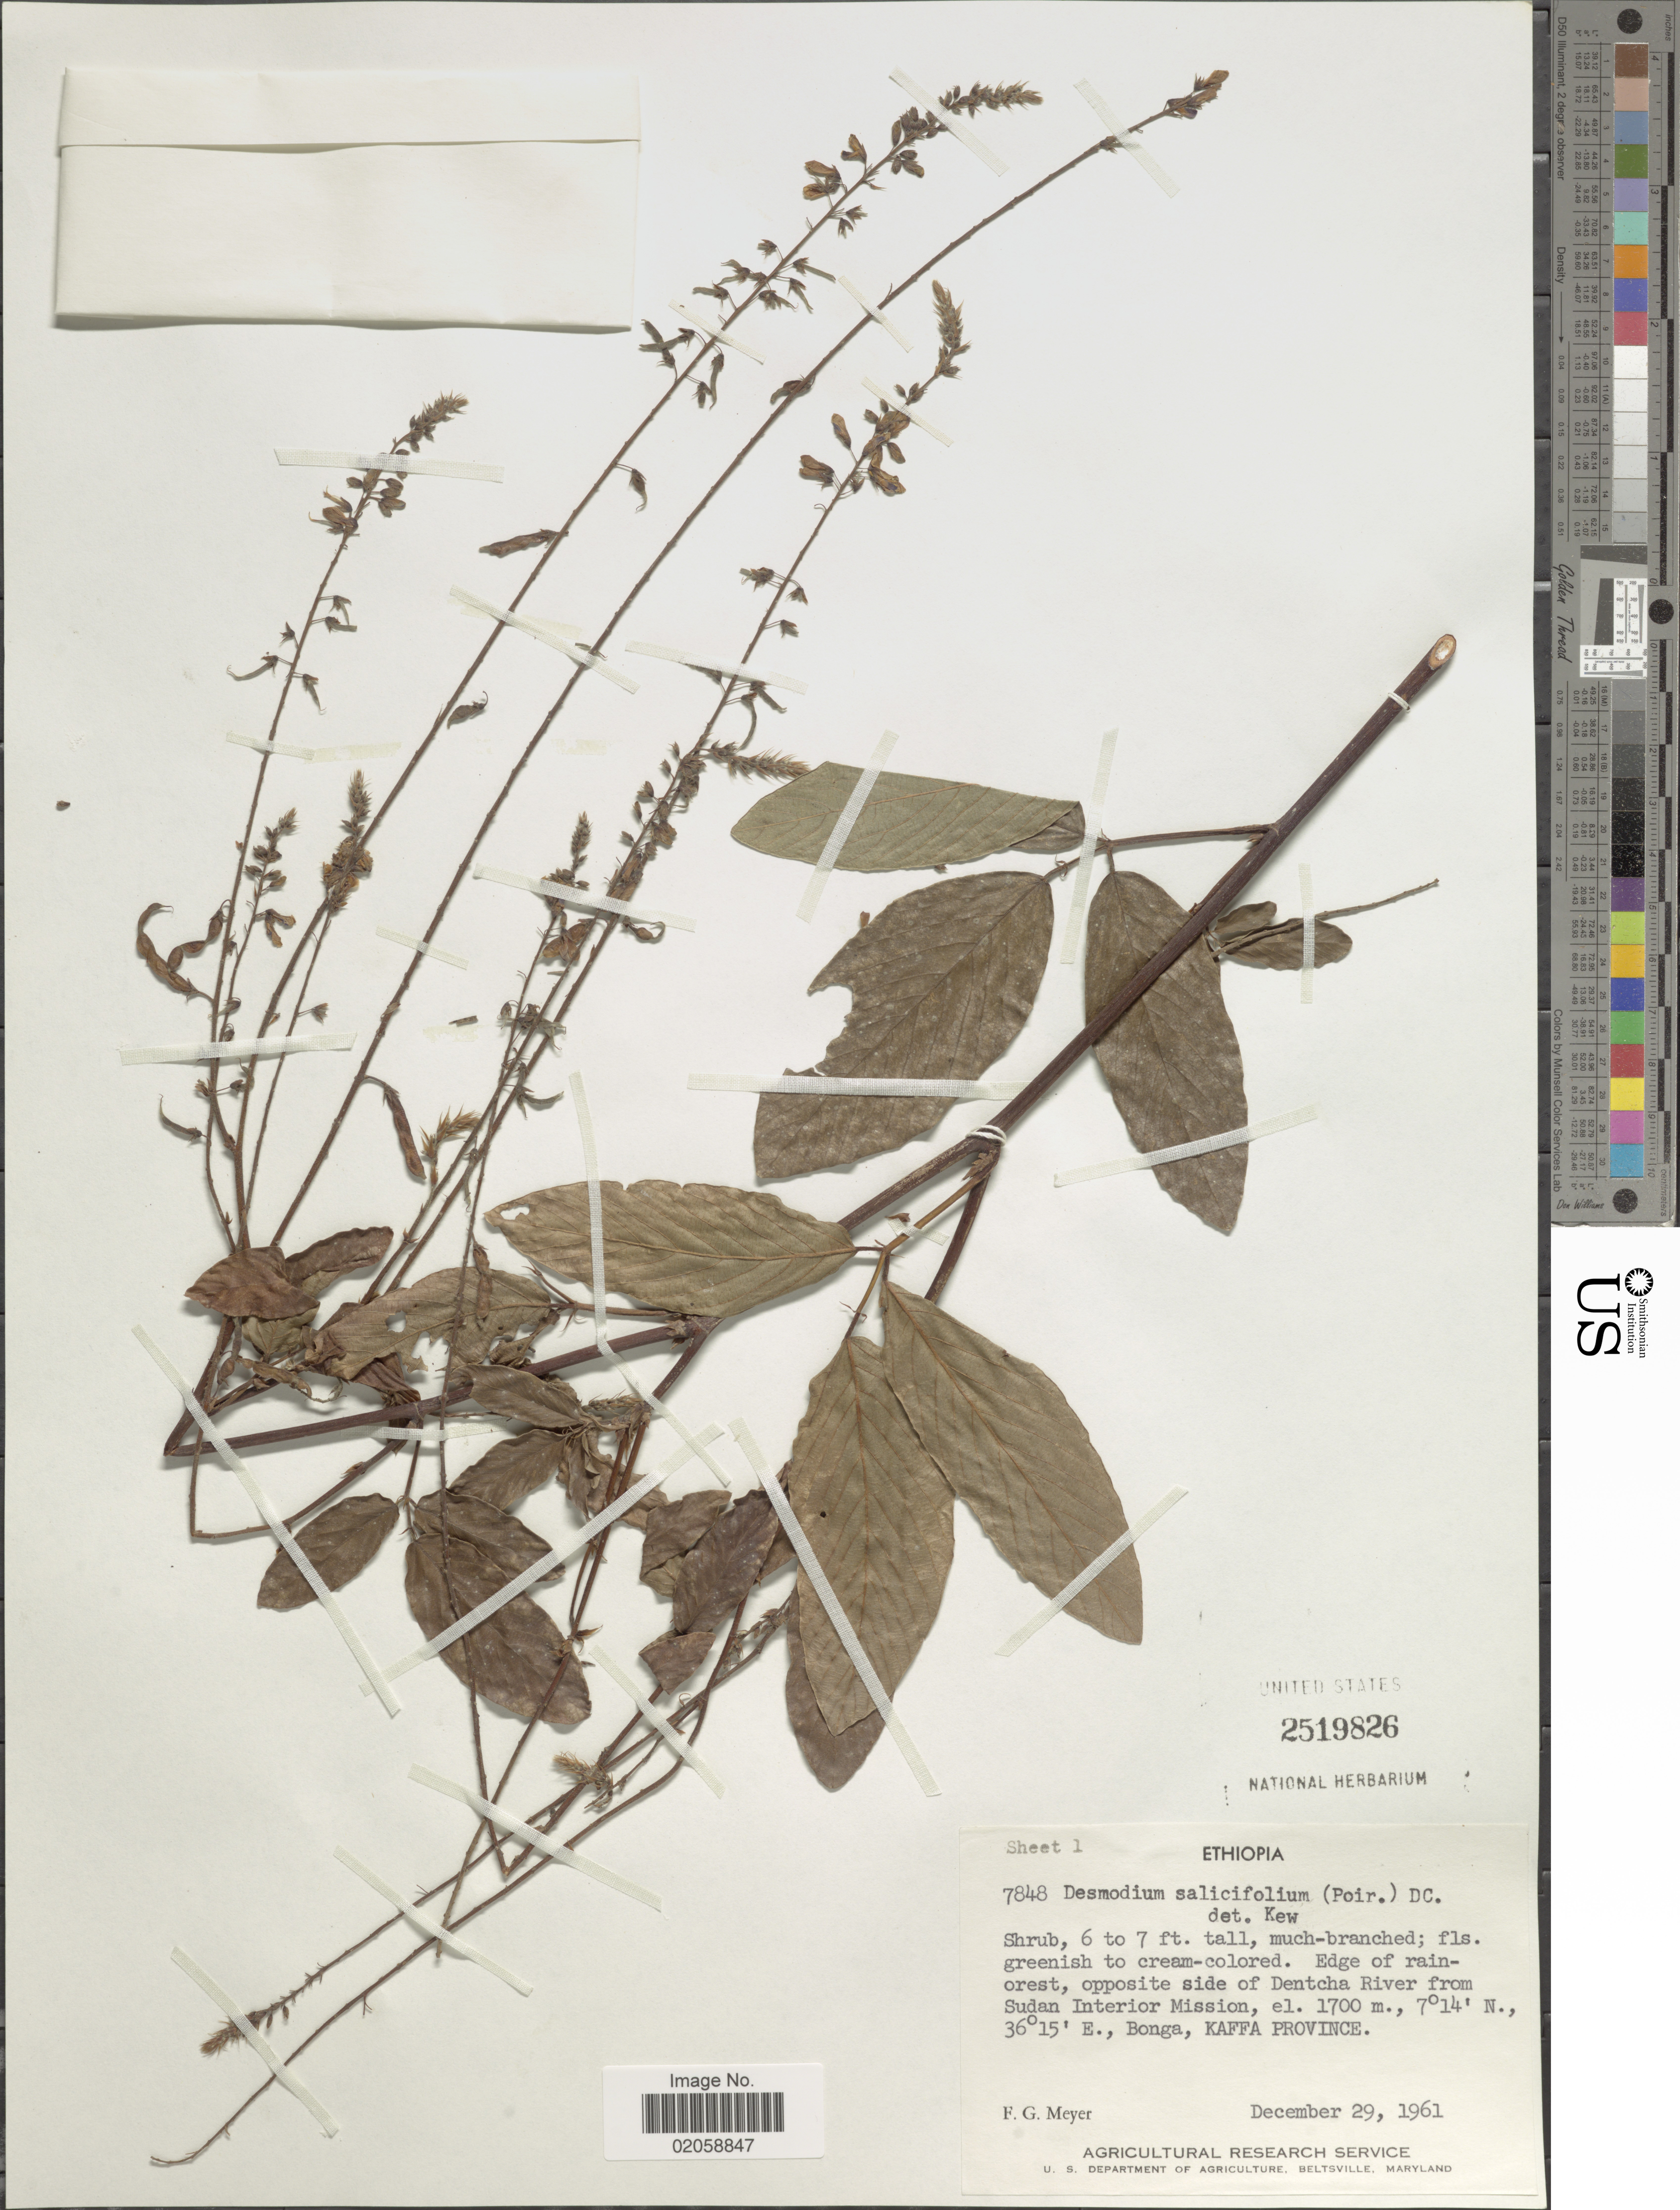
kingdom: Plantae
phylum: Tracheophyta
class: Magnoliopsida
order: Fabales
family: Fabaceae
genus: Pleurolobus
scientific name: Pleurolobus salicifolius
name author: (Poir.) H. Ohashi & K. Ohashi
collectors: F. G. Meyer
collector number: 7848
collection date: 1961-12-29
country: Ethiopia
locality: Edge of rain-orest, opposite side of Dentcha River from Sudan Interior Mission, Bonga, Kaffa Province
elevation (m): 1700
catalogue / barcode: US 2519826